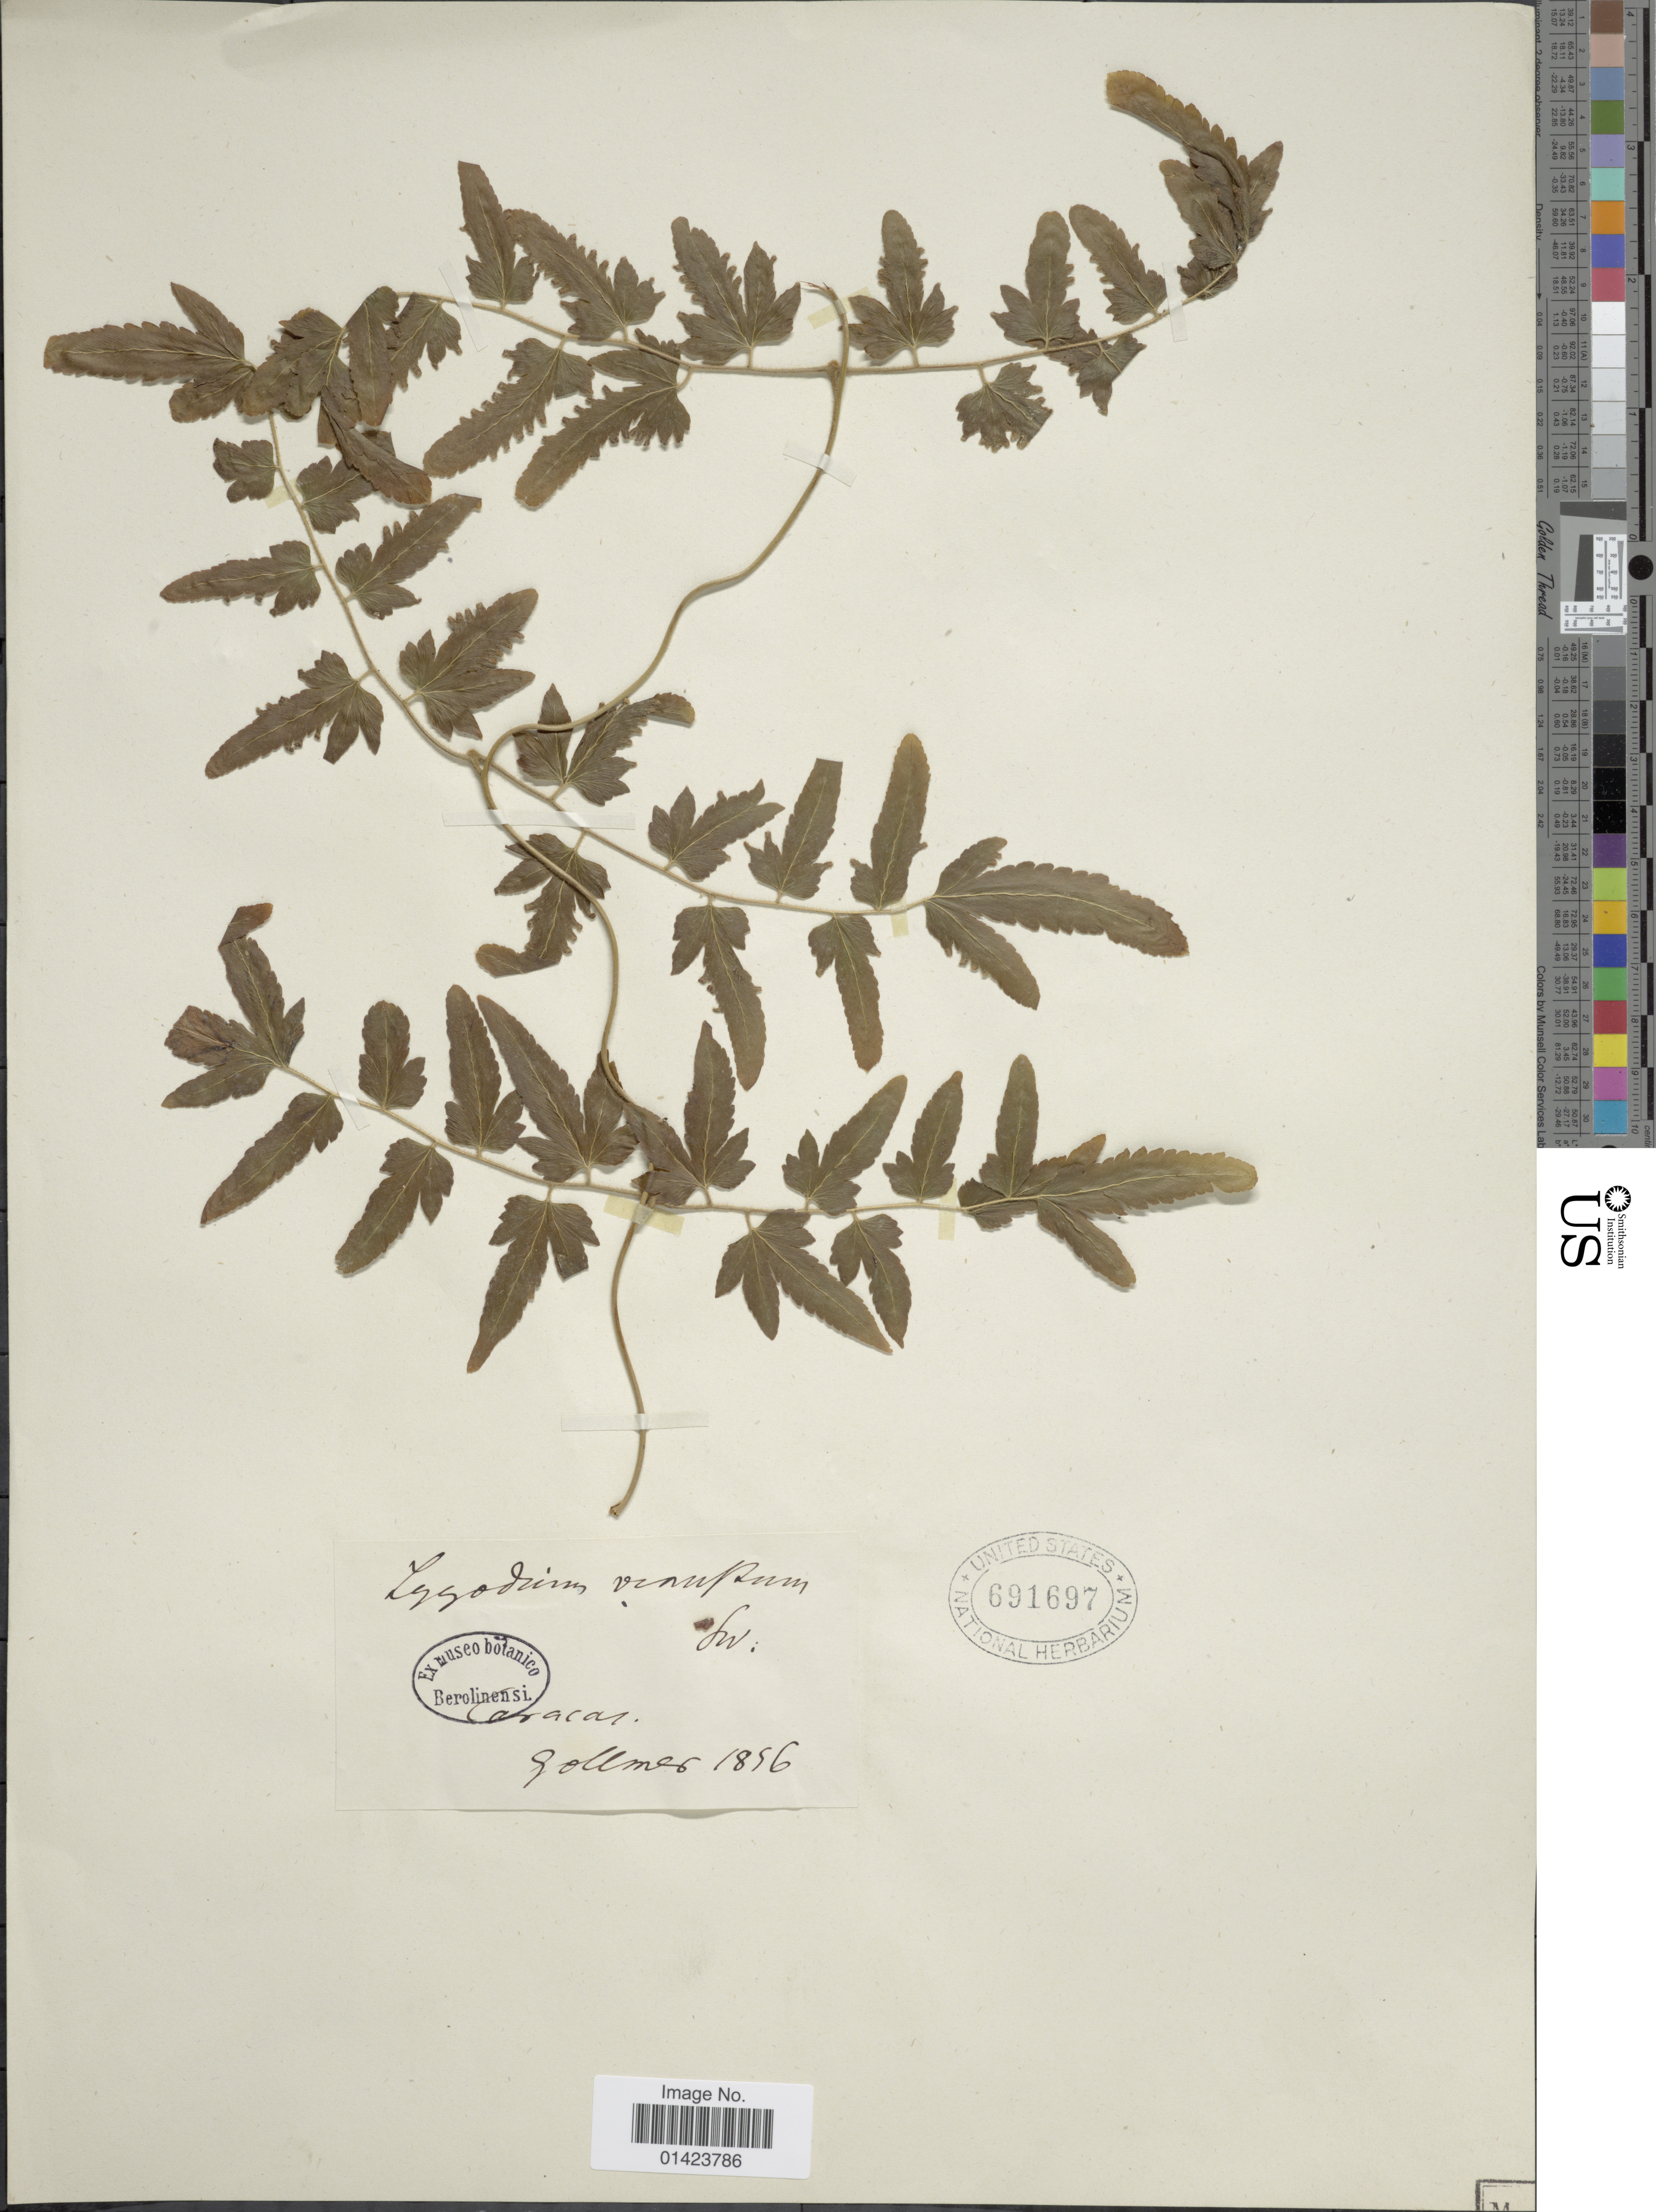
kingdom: Plantae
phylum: Tracheophyta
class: Polypodiopsida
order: Schizaeales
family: Lygodiaceae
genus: Lygodium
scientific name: Lygodium venustum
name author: Sw.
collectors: -. Gollmer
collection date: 1856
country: Venezuela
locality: Caracas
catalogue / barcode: US 691697